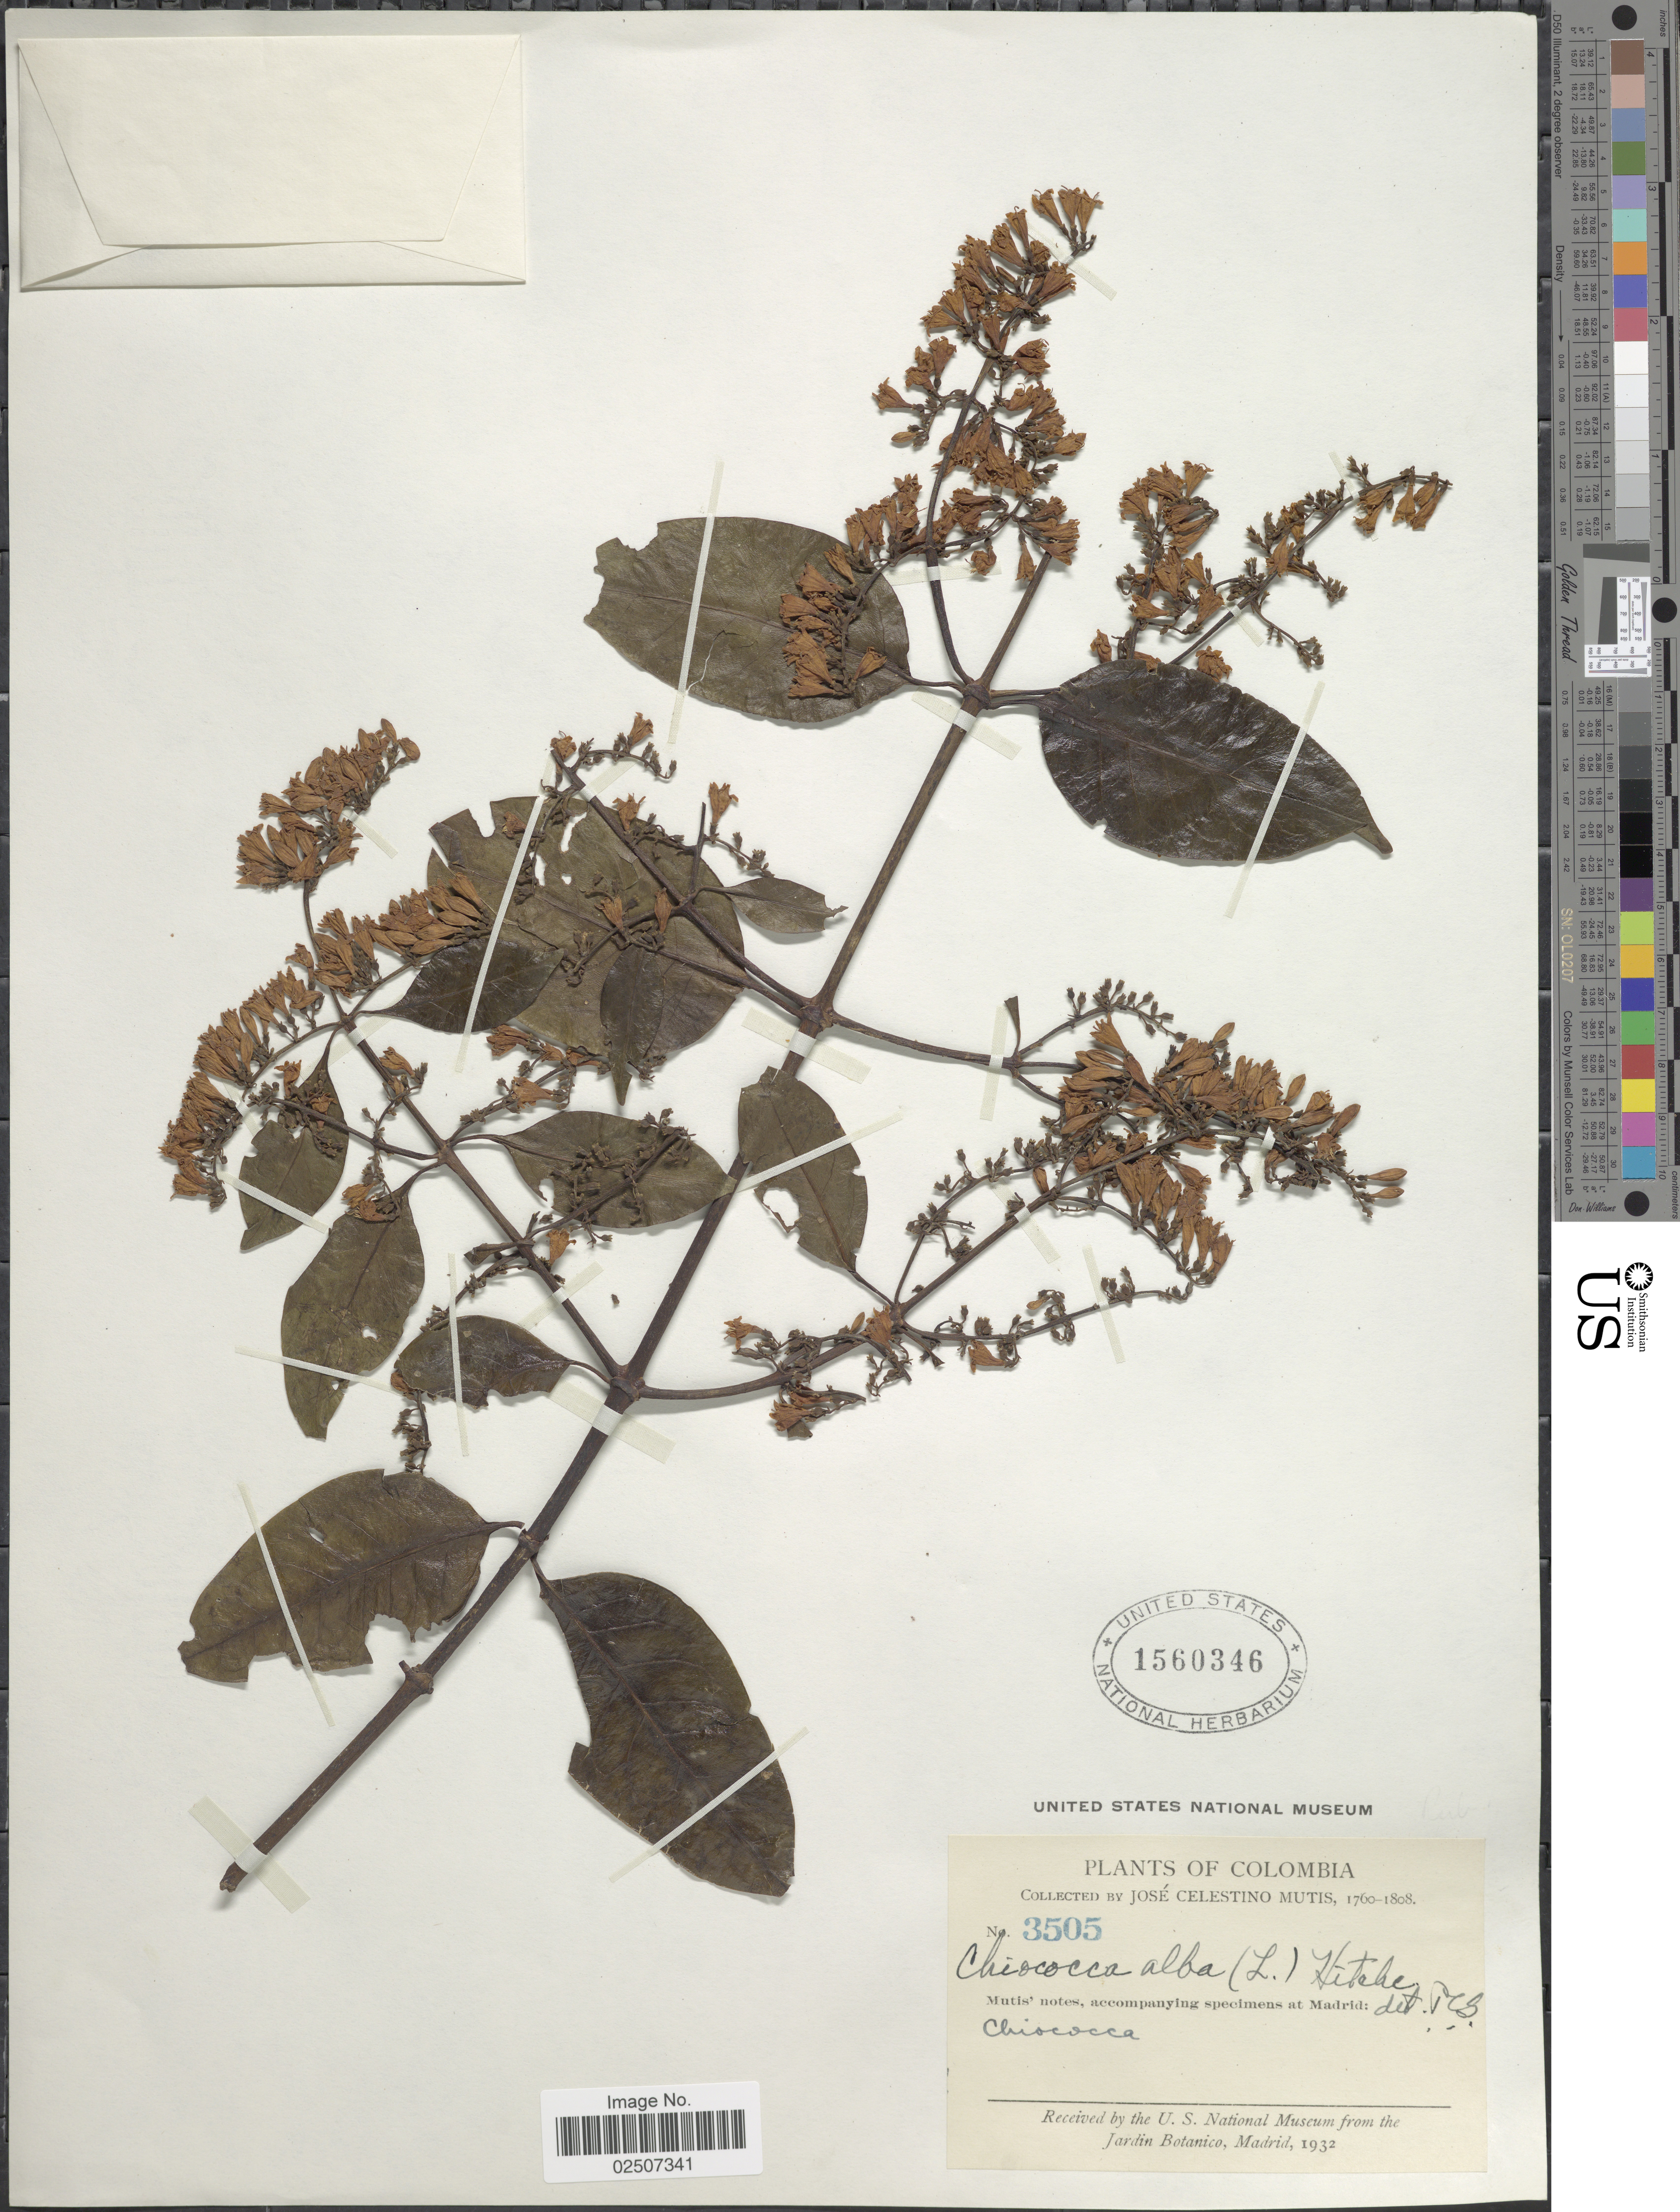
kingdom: Plantae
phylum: Tracheophyta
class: Magnoliopsida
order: Gentianales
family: Rubiaceae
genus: Chiococca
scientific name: Chiococca alba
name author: (L.) Hitchc.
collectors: J. C. B. Mutis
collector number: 3505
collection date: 1760/1808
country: Colombia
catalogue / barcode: US 1560346